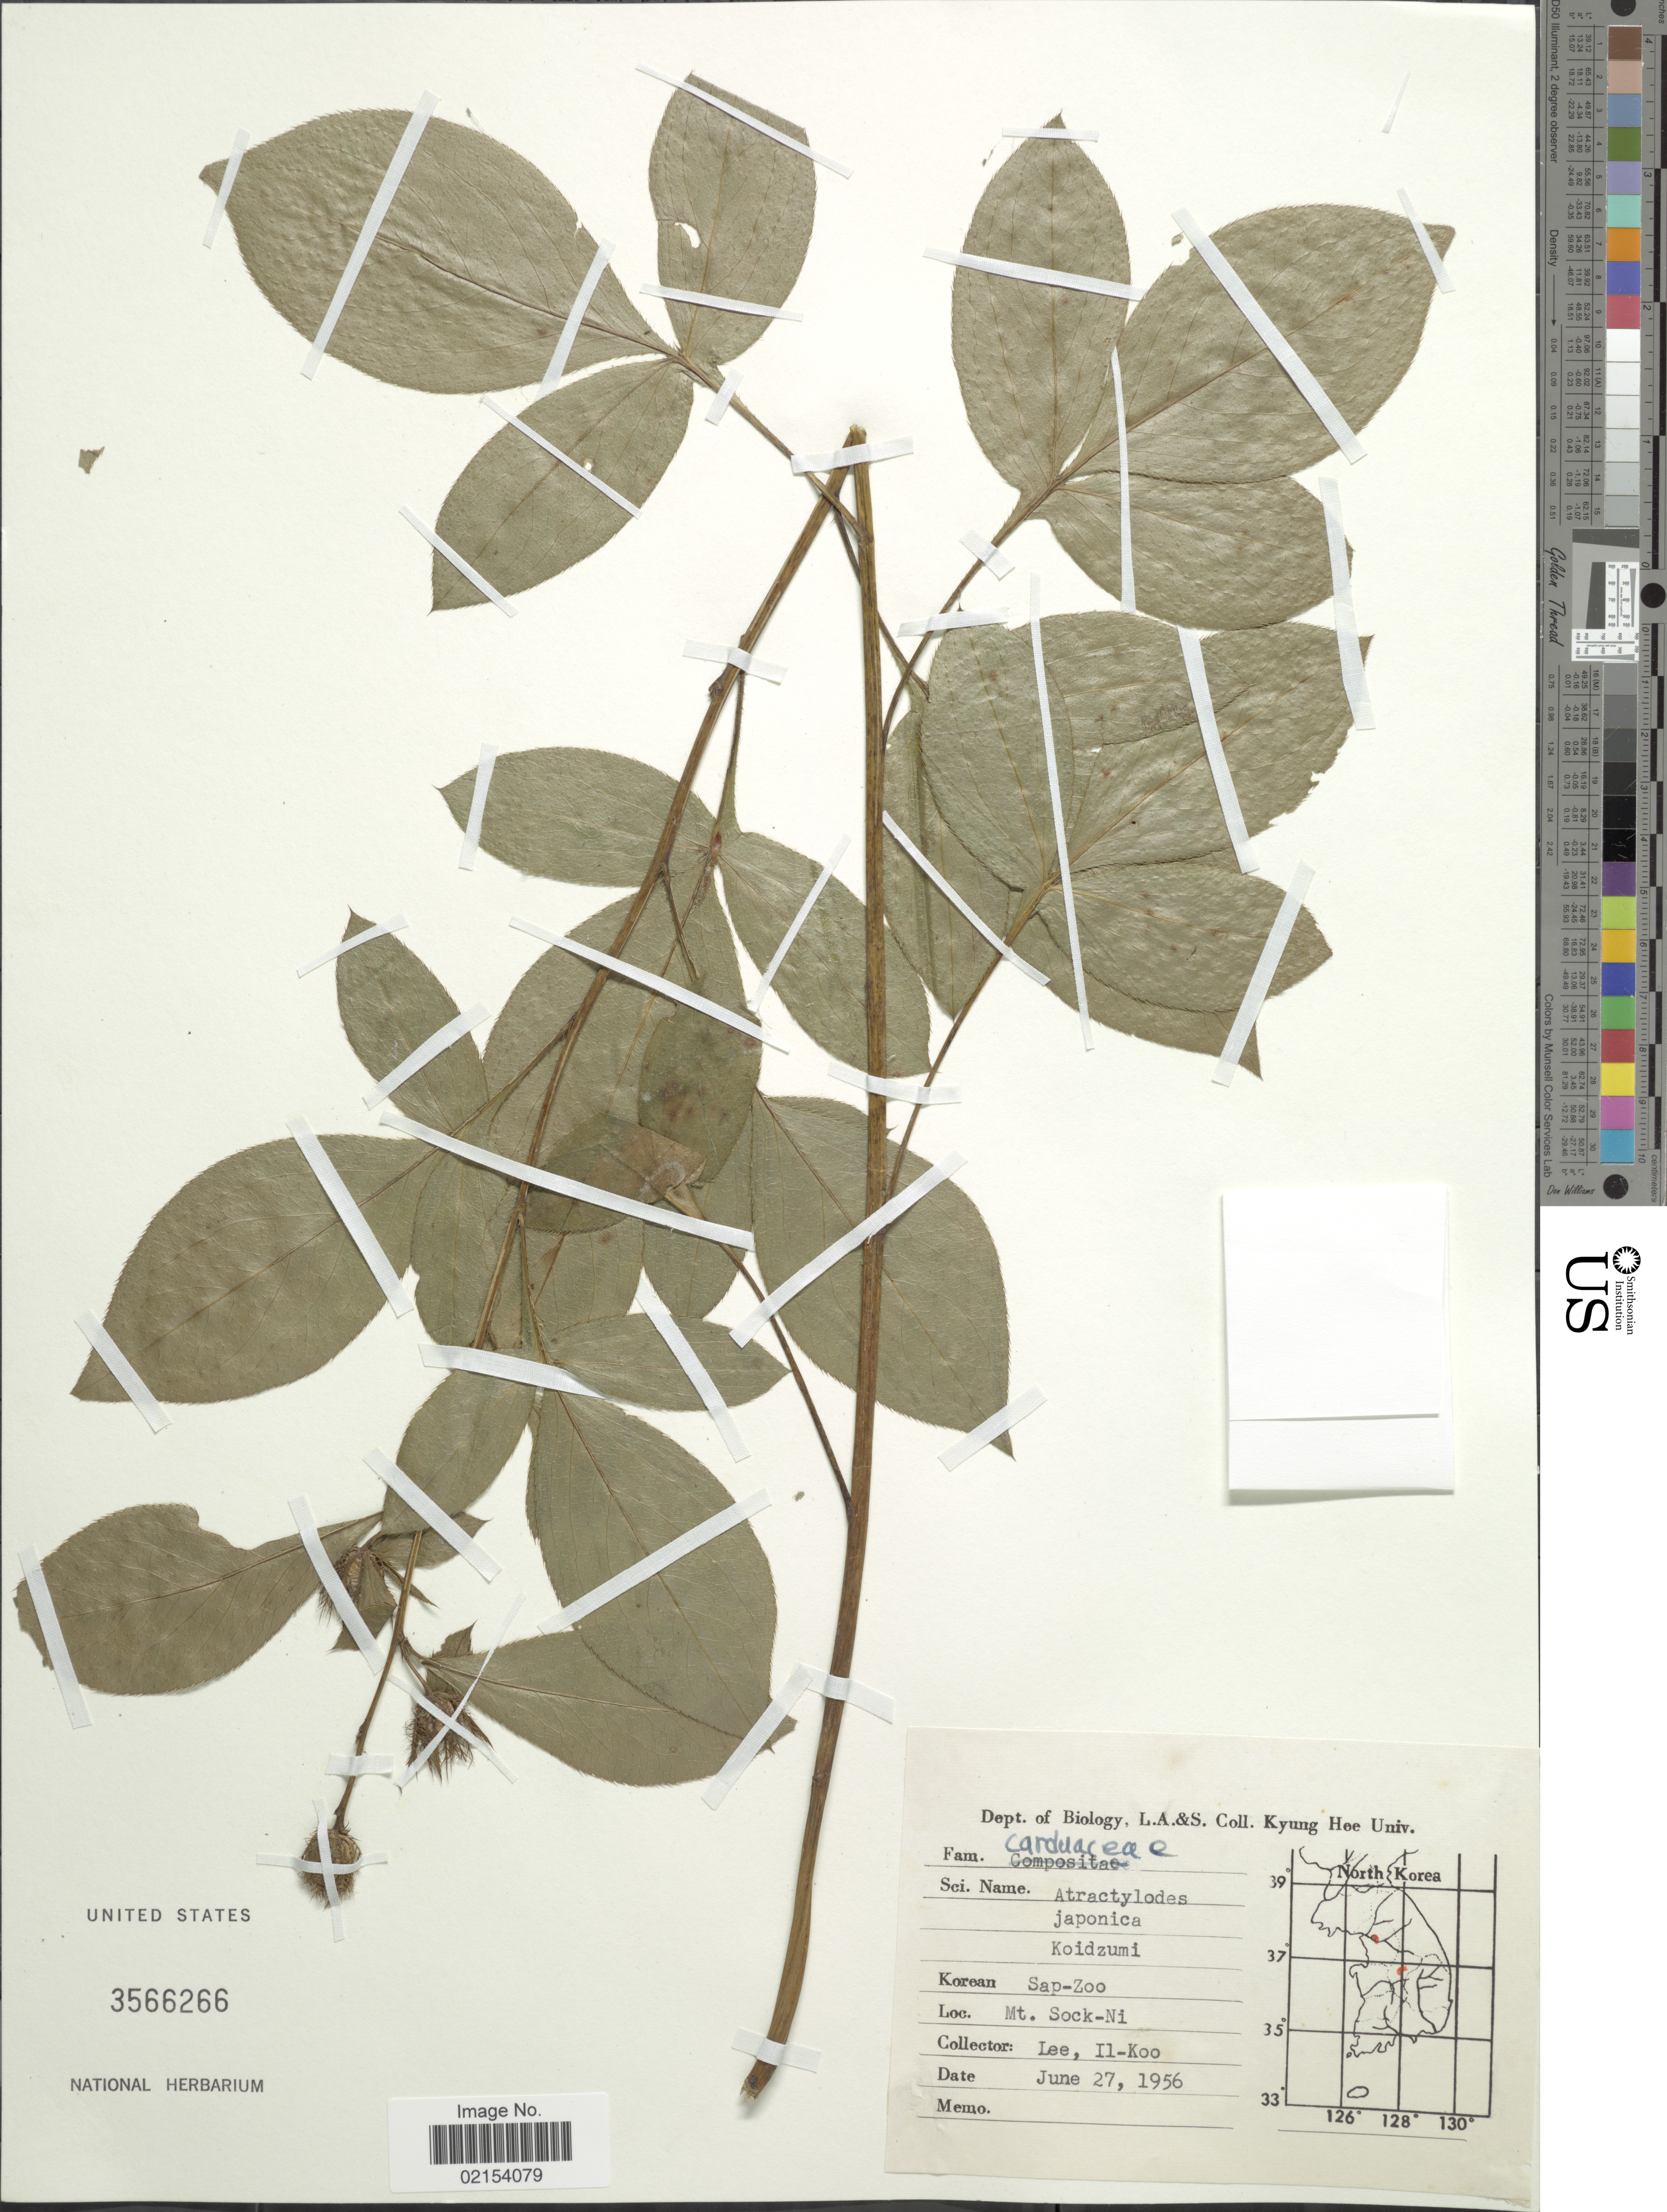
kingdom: Plantae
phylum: Tracheophyta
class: Magnoliopsida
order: Asterales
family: Asteraceae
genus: Atractylodes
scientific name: Atractylodes japonica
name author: Koidz. ex Kitam.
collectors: Il-Ko Lee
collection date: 1956-06-27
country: South Korea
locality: Mt. Sock-Ni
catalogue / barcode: US 3566266